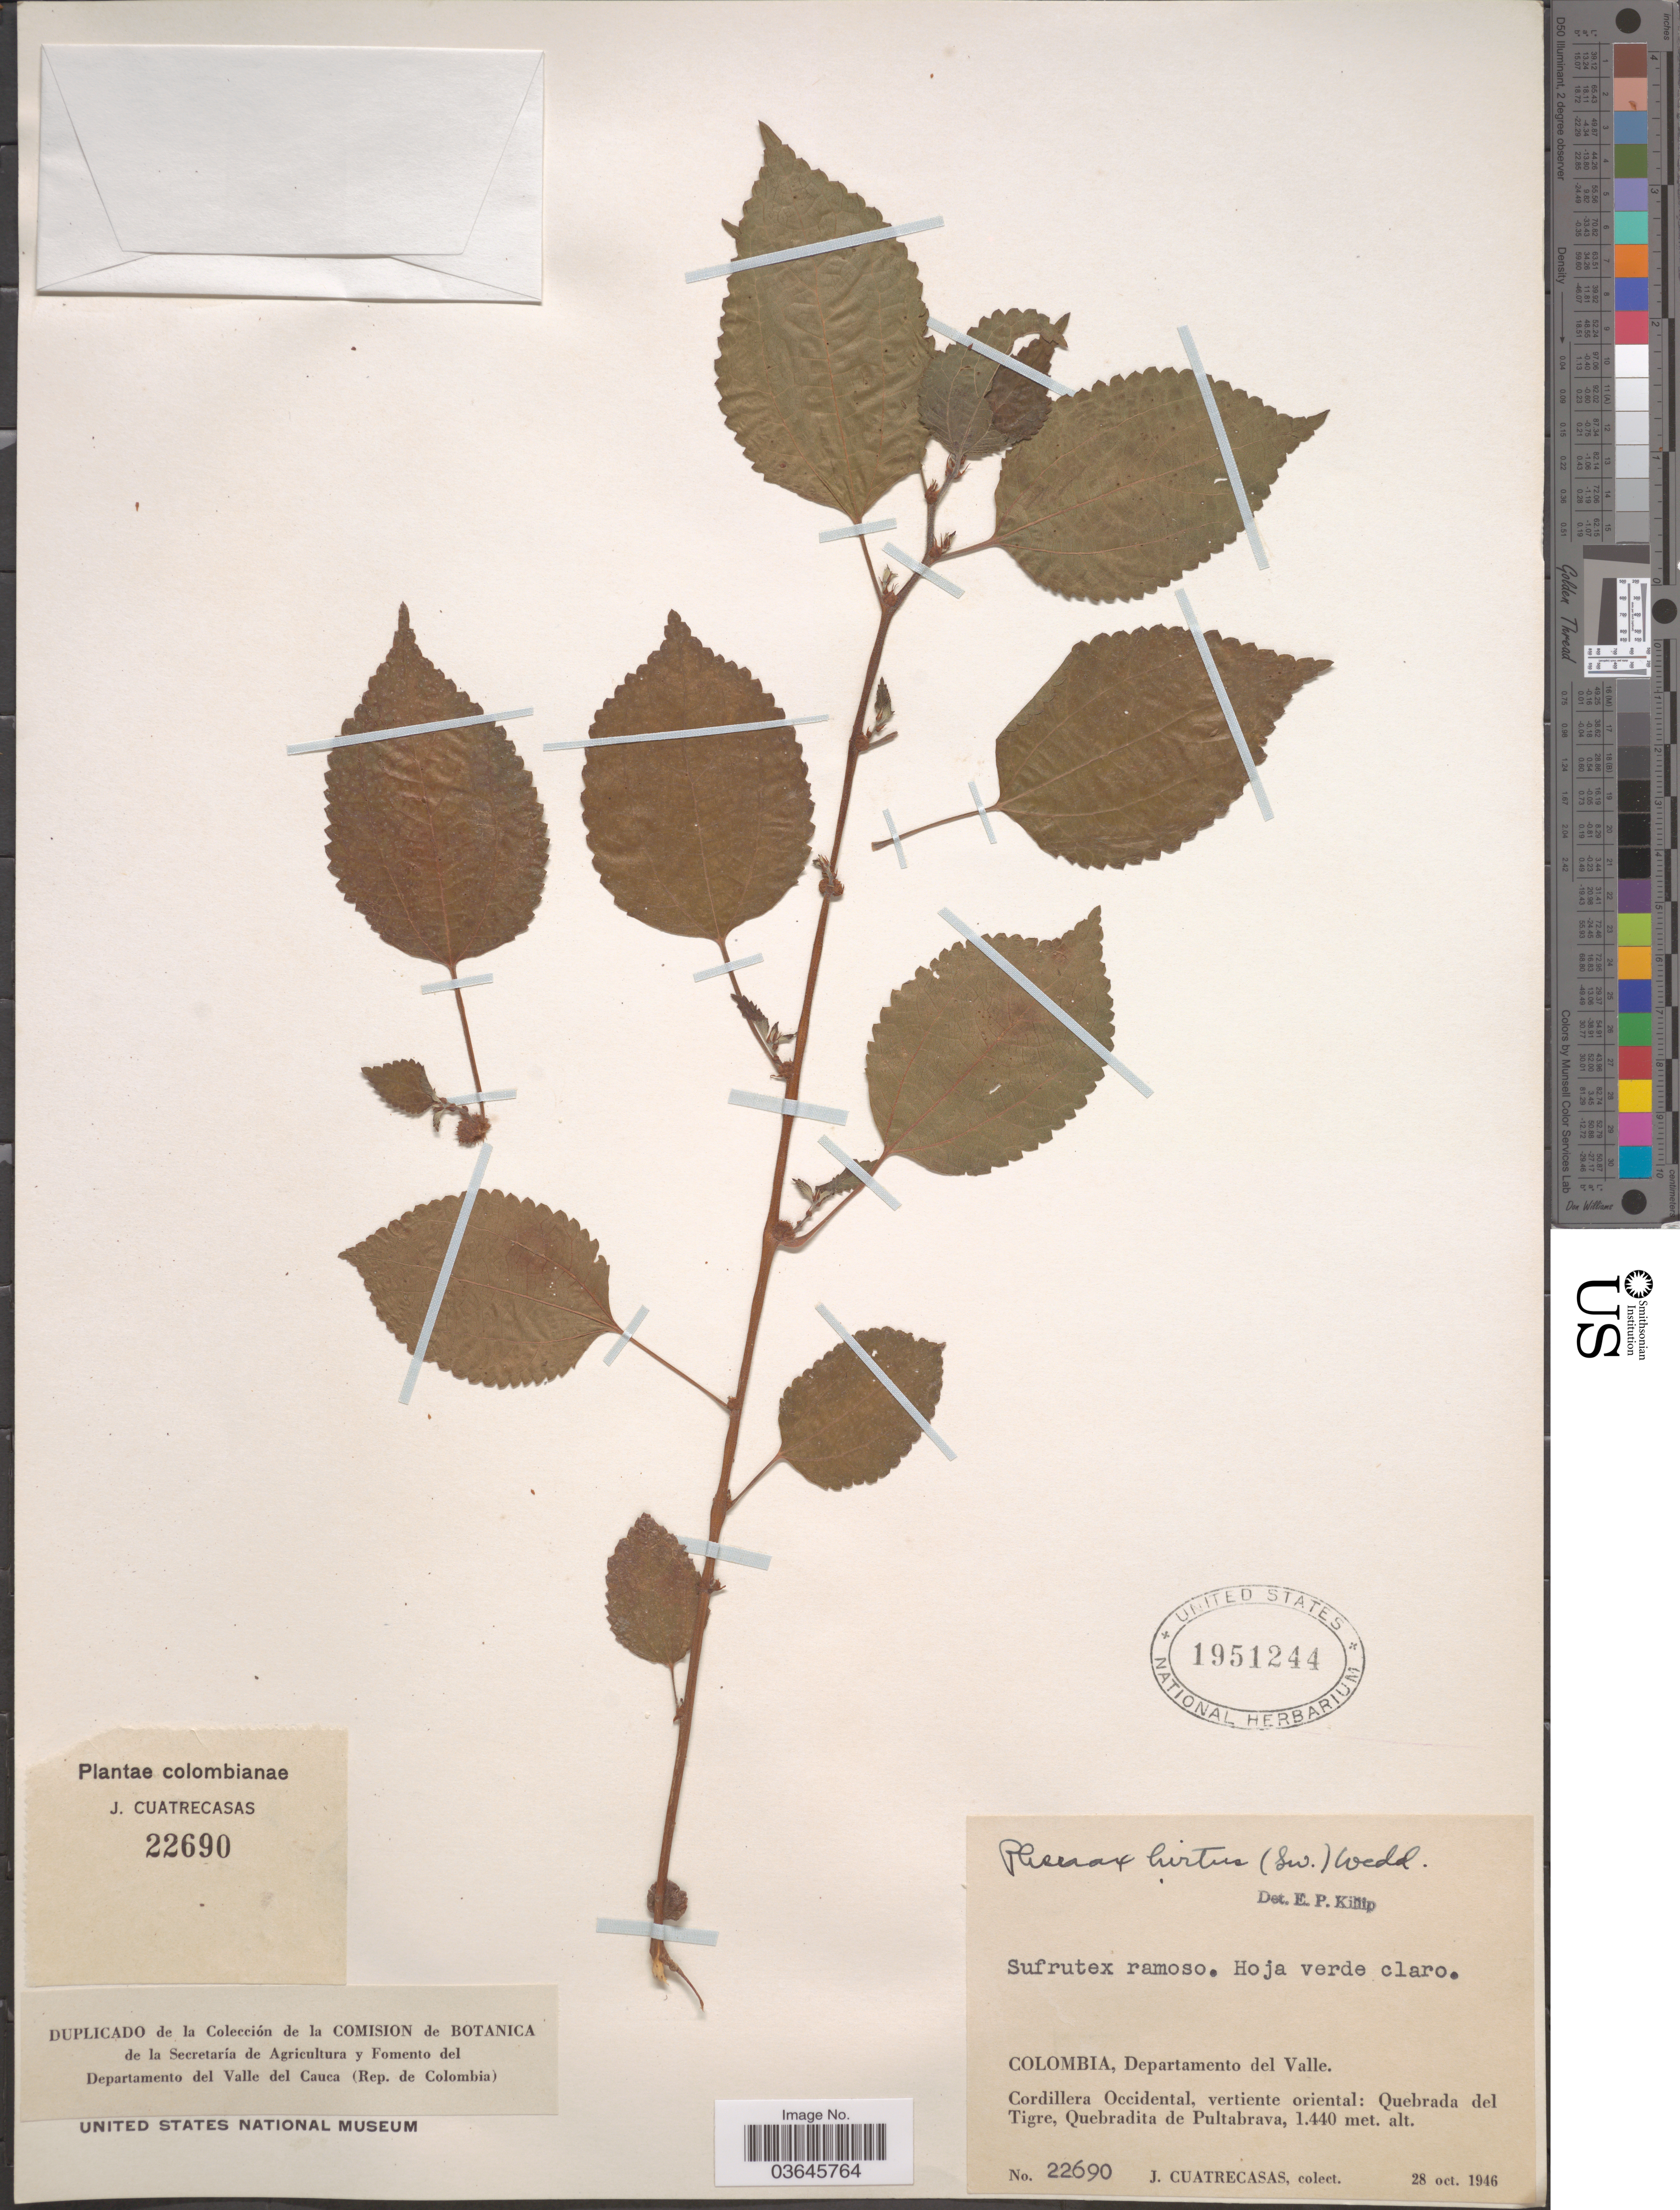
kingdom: Plantae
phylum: Tracheophyta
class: Magnoliopsida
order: Rosales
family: Urticaceae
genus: Phenax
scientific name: Phenax hirtus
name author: (Sw.) Wedd.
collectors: J. Cuatrecasas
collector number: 22690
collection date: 1946-10-28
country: Colombia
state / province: Valle del Cauca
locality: Departamento del Valle. Cordillera Occidental, vertiende oriental: Quebrada del Tigre, Quebradita de Pultabrava.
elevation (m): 1440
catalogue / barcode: US 1951244